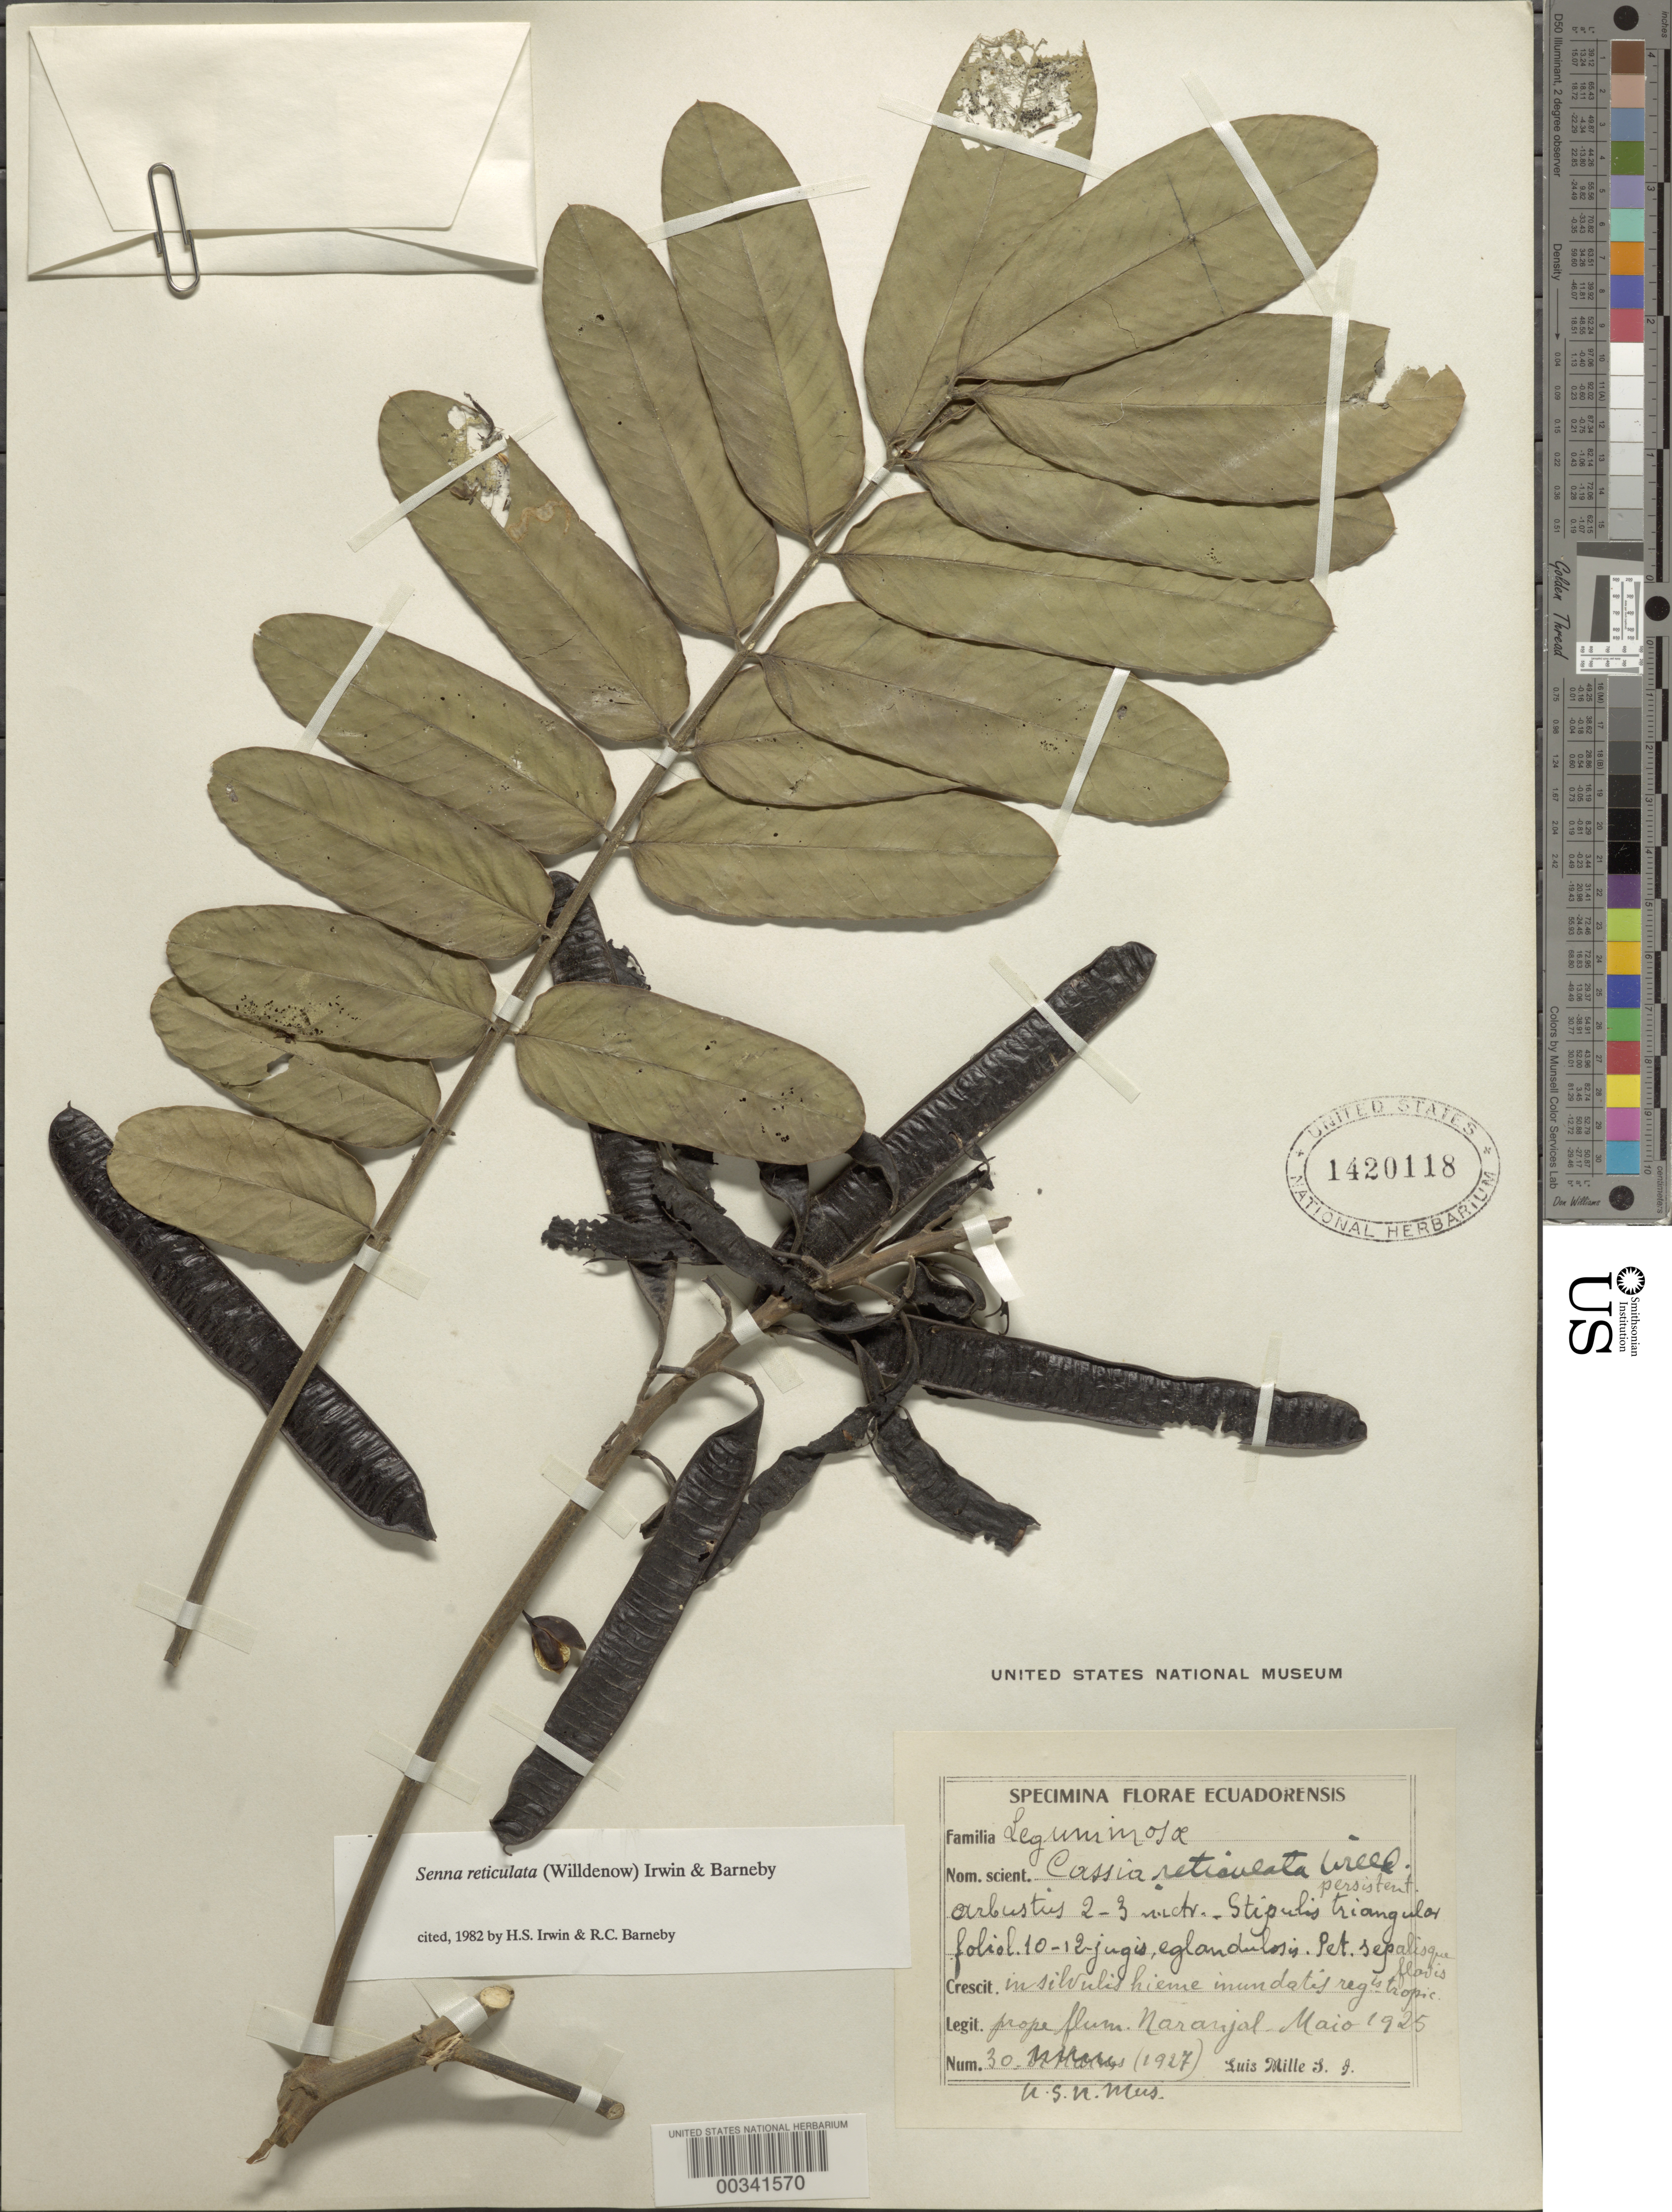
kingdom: Plantae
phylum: Tracheophyta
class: Magnoliopsida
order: Fabales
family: Fabaceae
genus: Senna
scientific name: Senna reticulata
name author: (Willd.) H.S. Irwin & Barneby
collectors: L. Mille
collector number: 30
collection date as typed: May 1925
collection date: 1925-05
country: Ecuador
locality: Near Naranjal River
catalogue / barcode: US 1420118